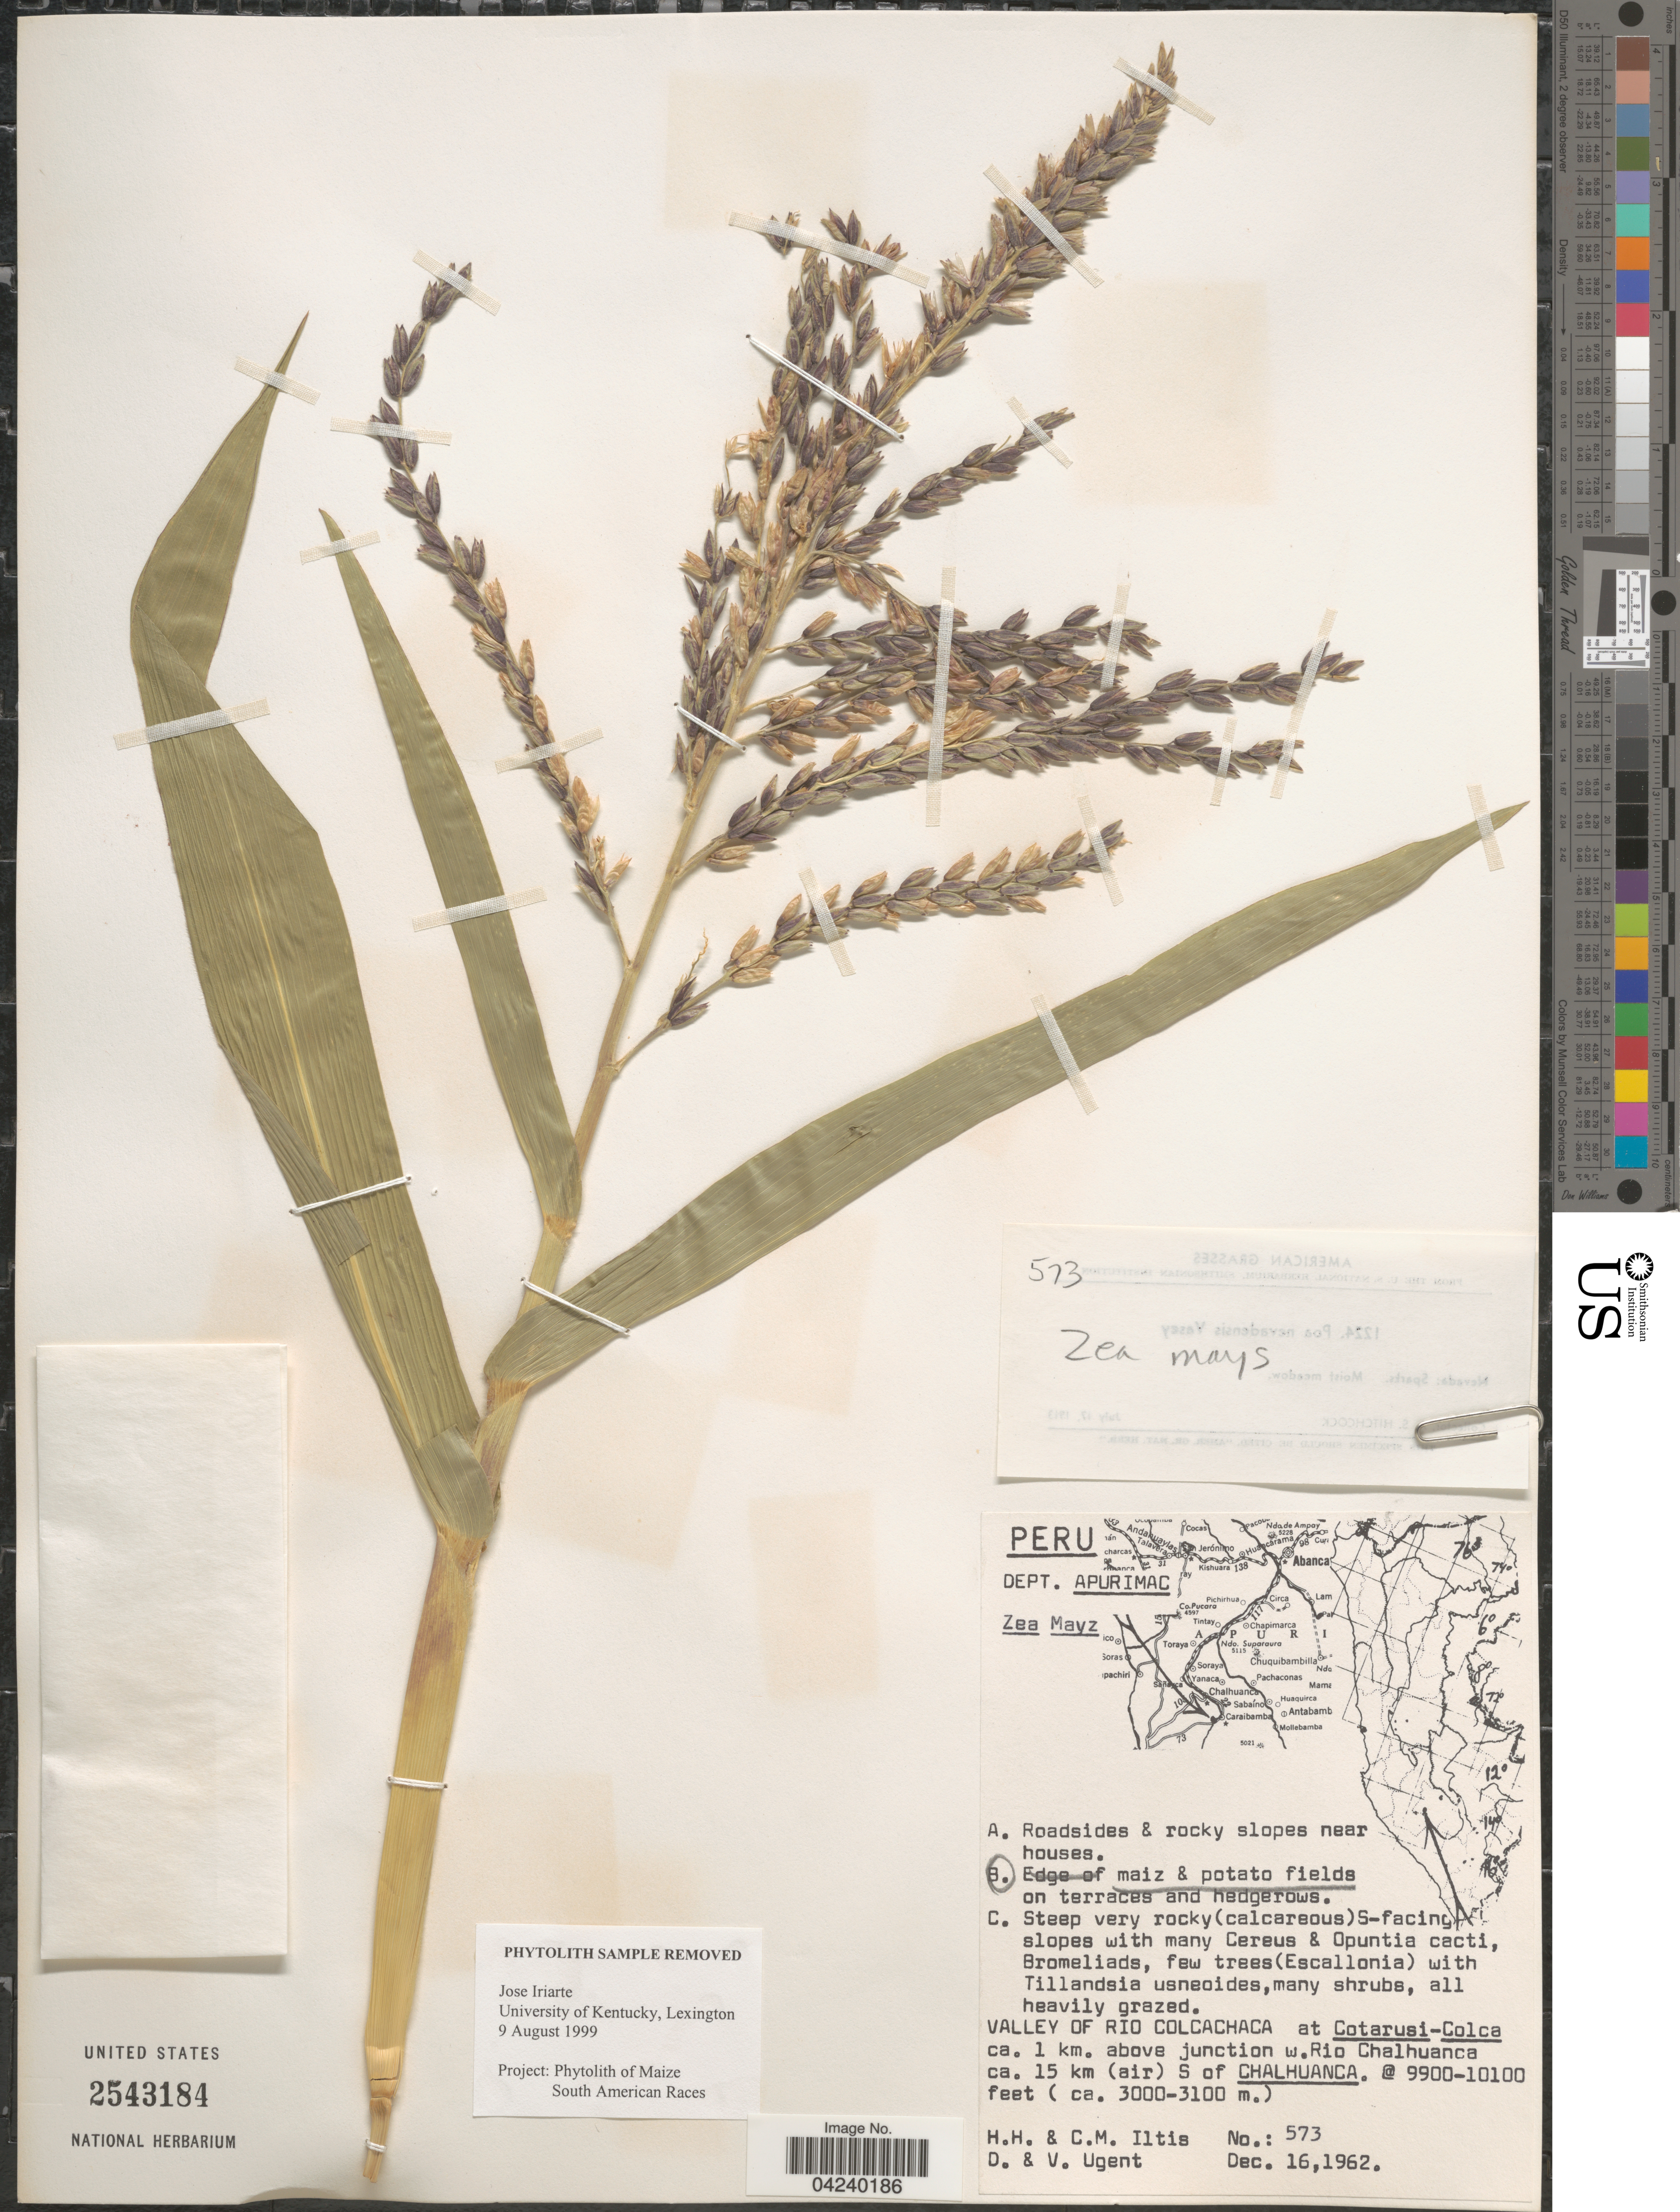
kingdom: Plantae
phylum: Tracheophyta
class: Liliopsida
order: Poales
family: Poaceae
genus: Zea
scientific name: Zea mays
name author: L.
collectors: H. H. Iltis, C. M Iltis, D. Ugent & V. Ugent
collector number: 573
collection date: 1962-12-16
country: Peru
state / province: Apurímac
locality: Dept. Apurimac. Valley of Rio Colcachaca at Cotarusi-Colca ca. 1 km. above junction w. Rio Chalhuanca ca. 15 km (air) S of Chalhuanca.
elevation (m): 3000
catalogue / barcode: US 2543184